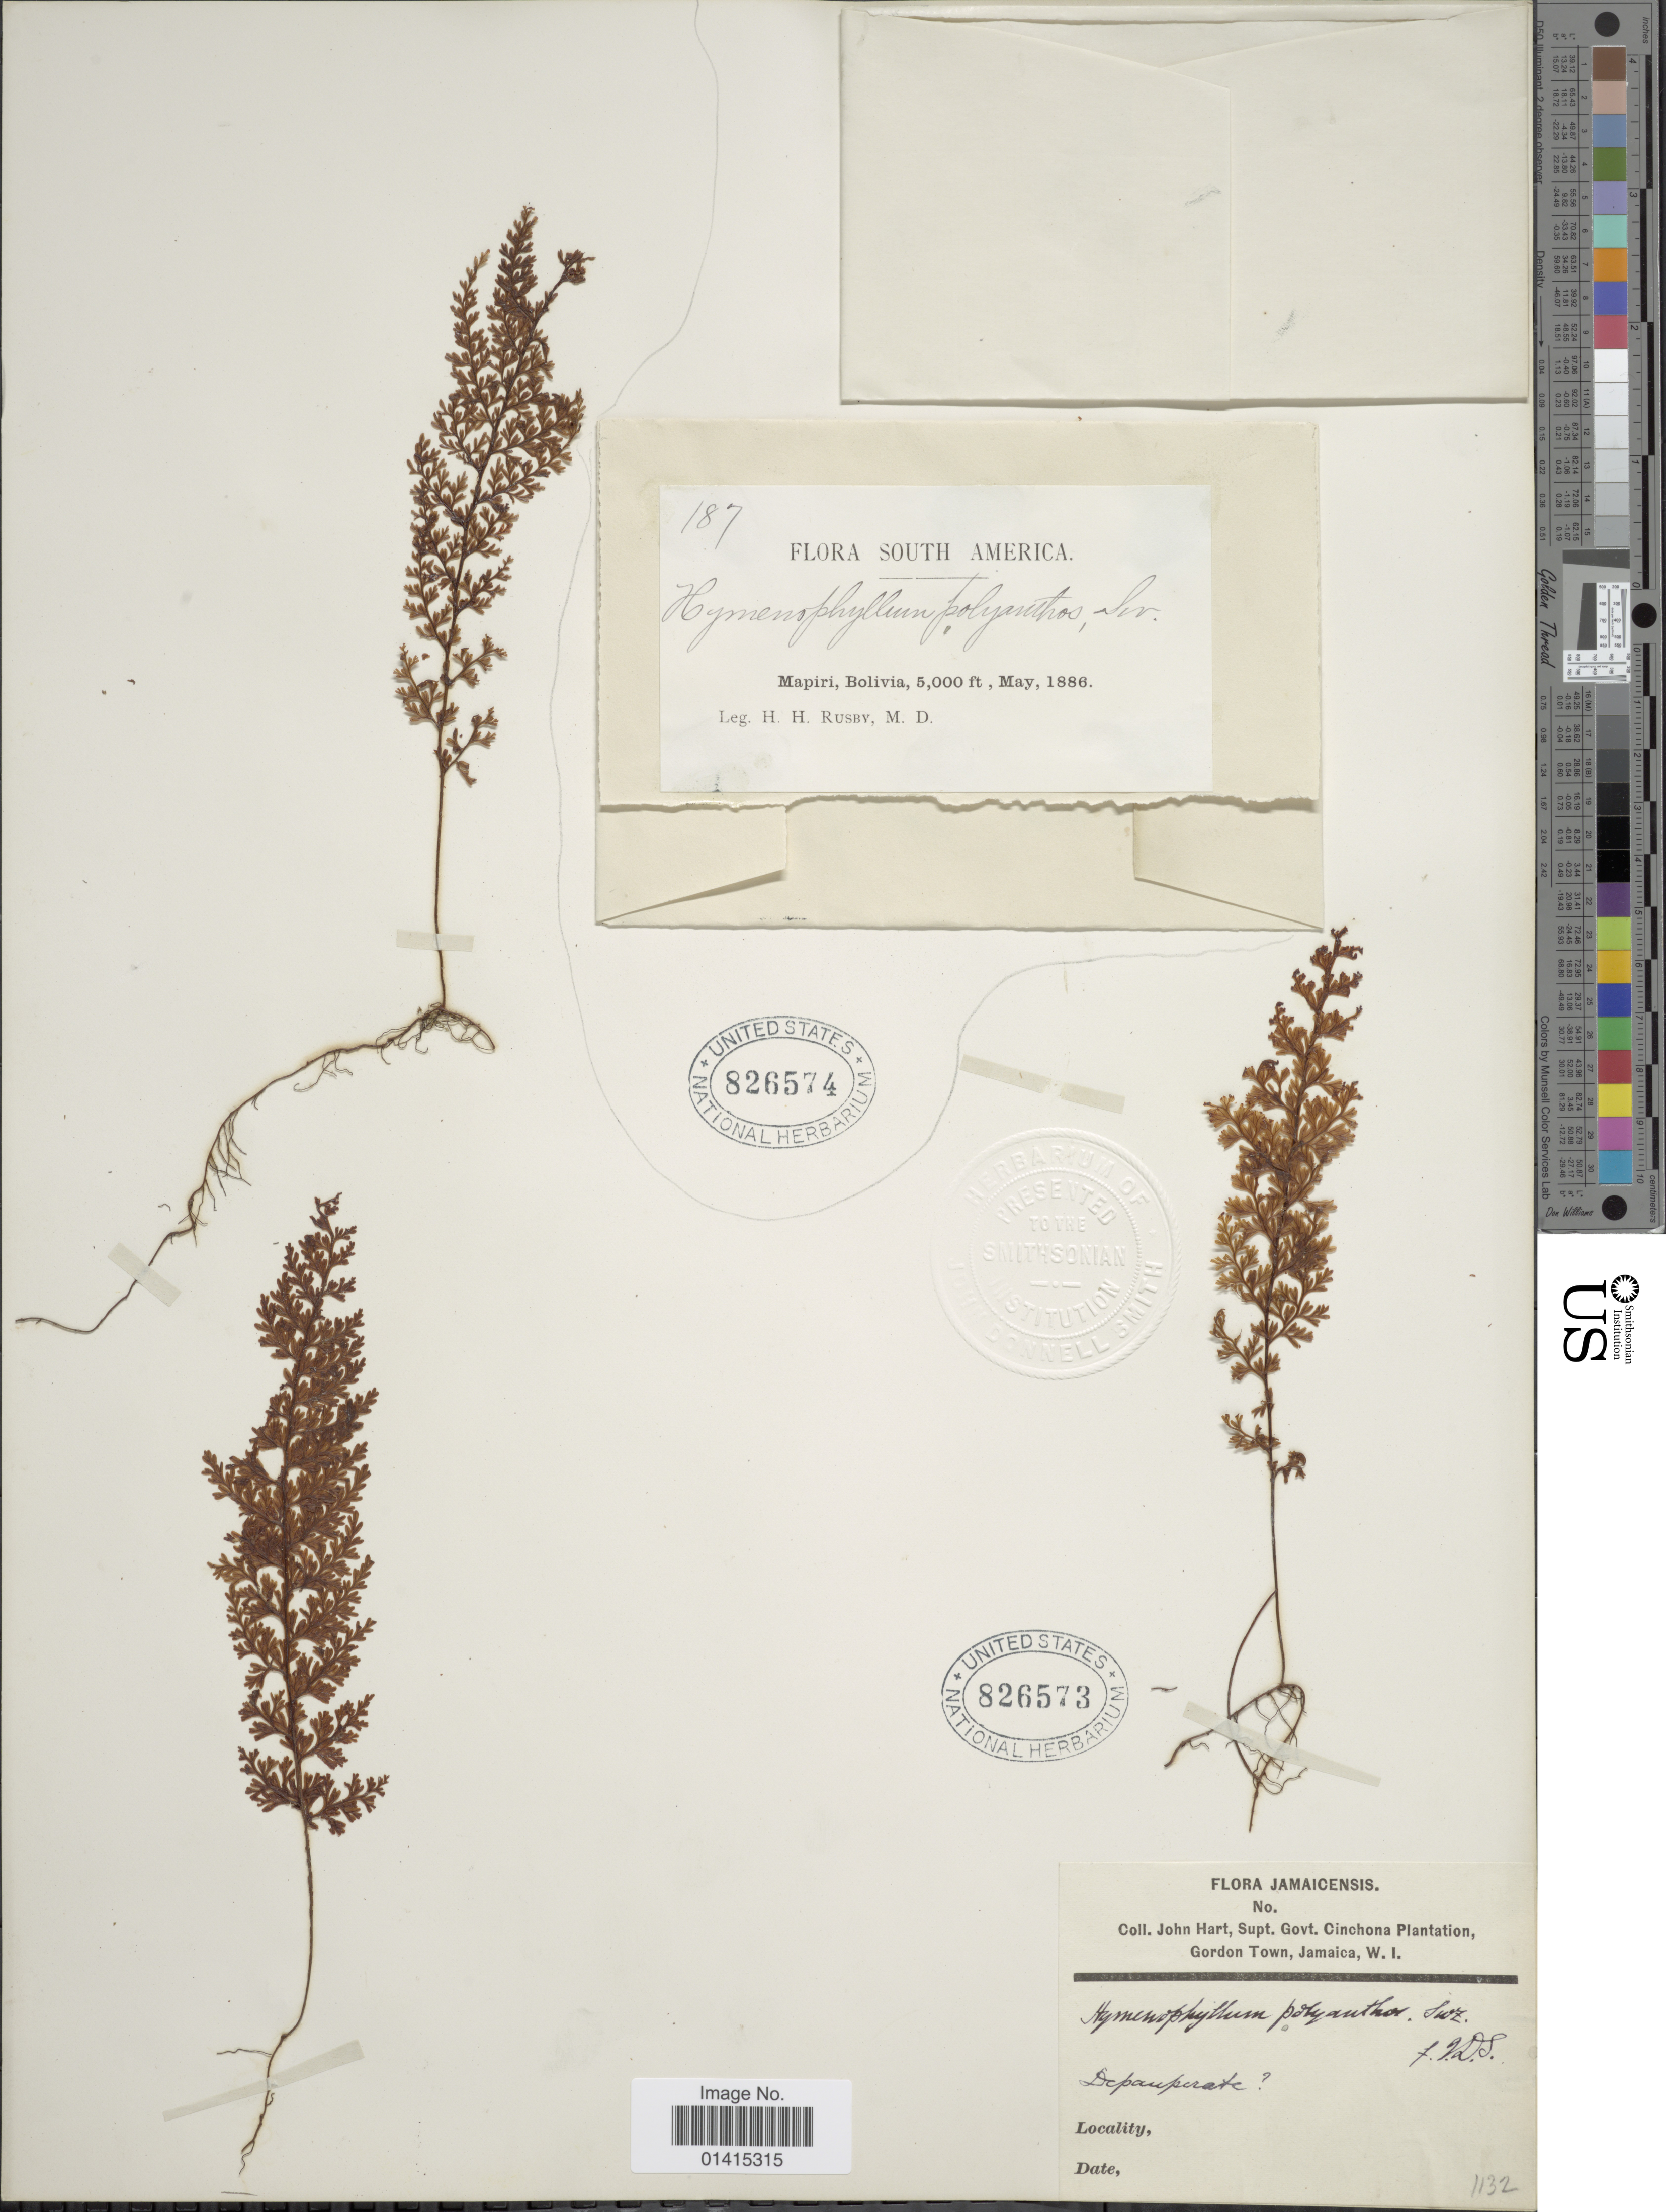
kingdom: Plantae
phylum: Tracheophyta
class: Polypodiopsida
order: Hymenophyllales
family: Hymenophyllaceae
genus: Hymenophyllum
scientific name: Hymenophyllum polyanthos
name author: (Sw.) Sw.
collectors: J. H. Hart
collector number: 1132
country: Jamaica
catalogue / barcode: US 826573